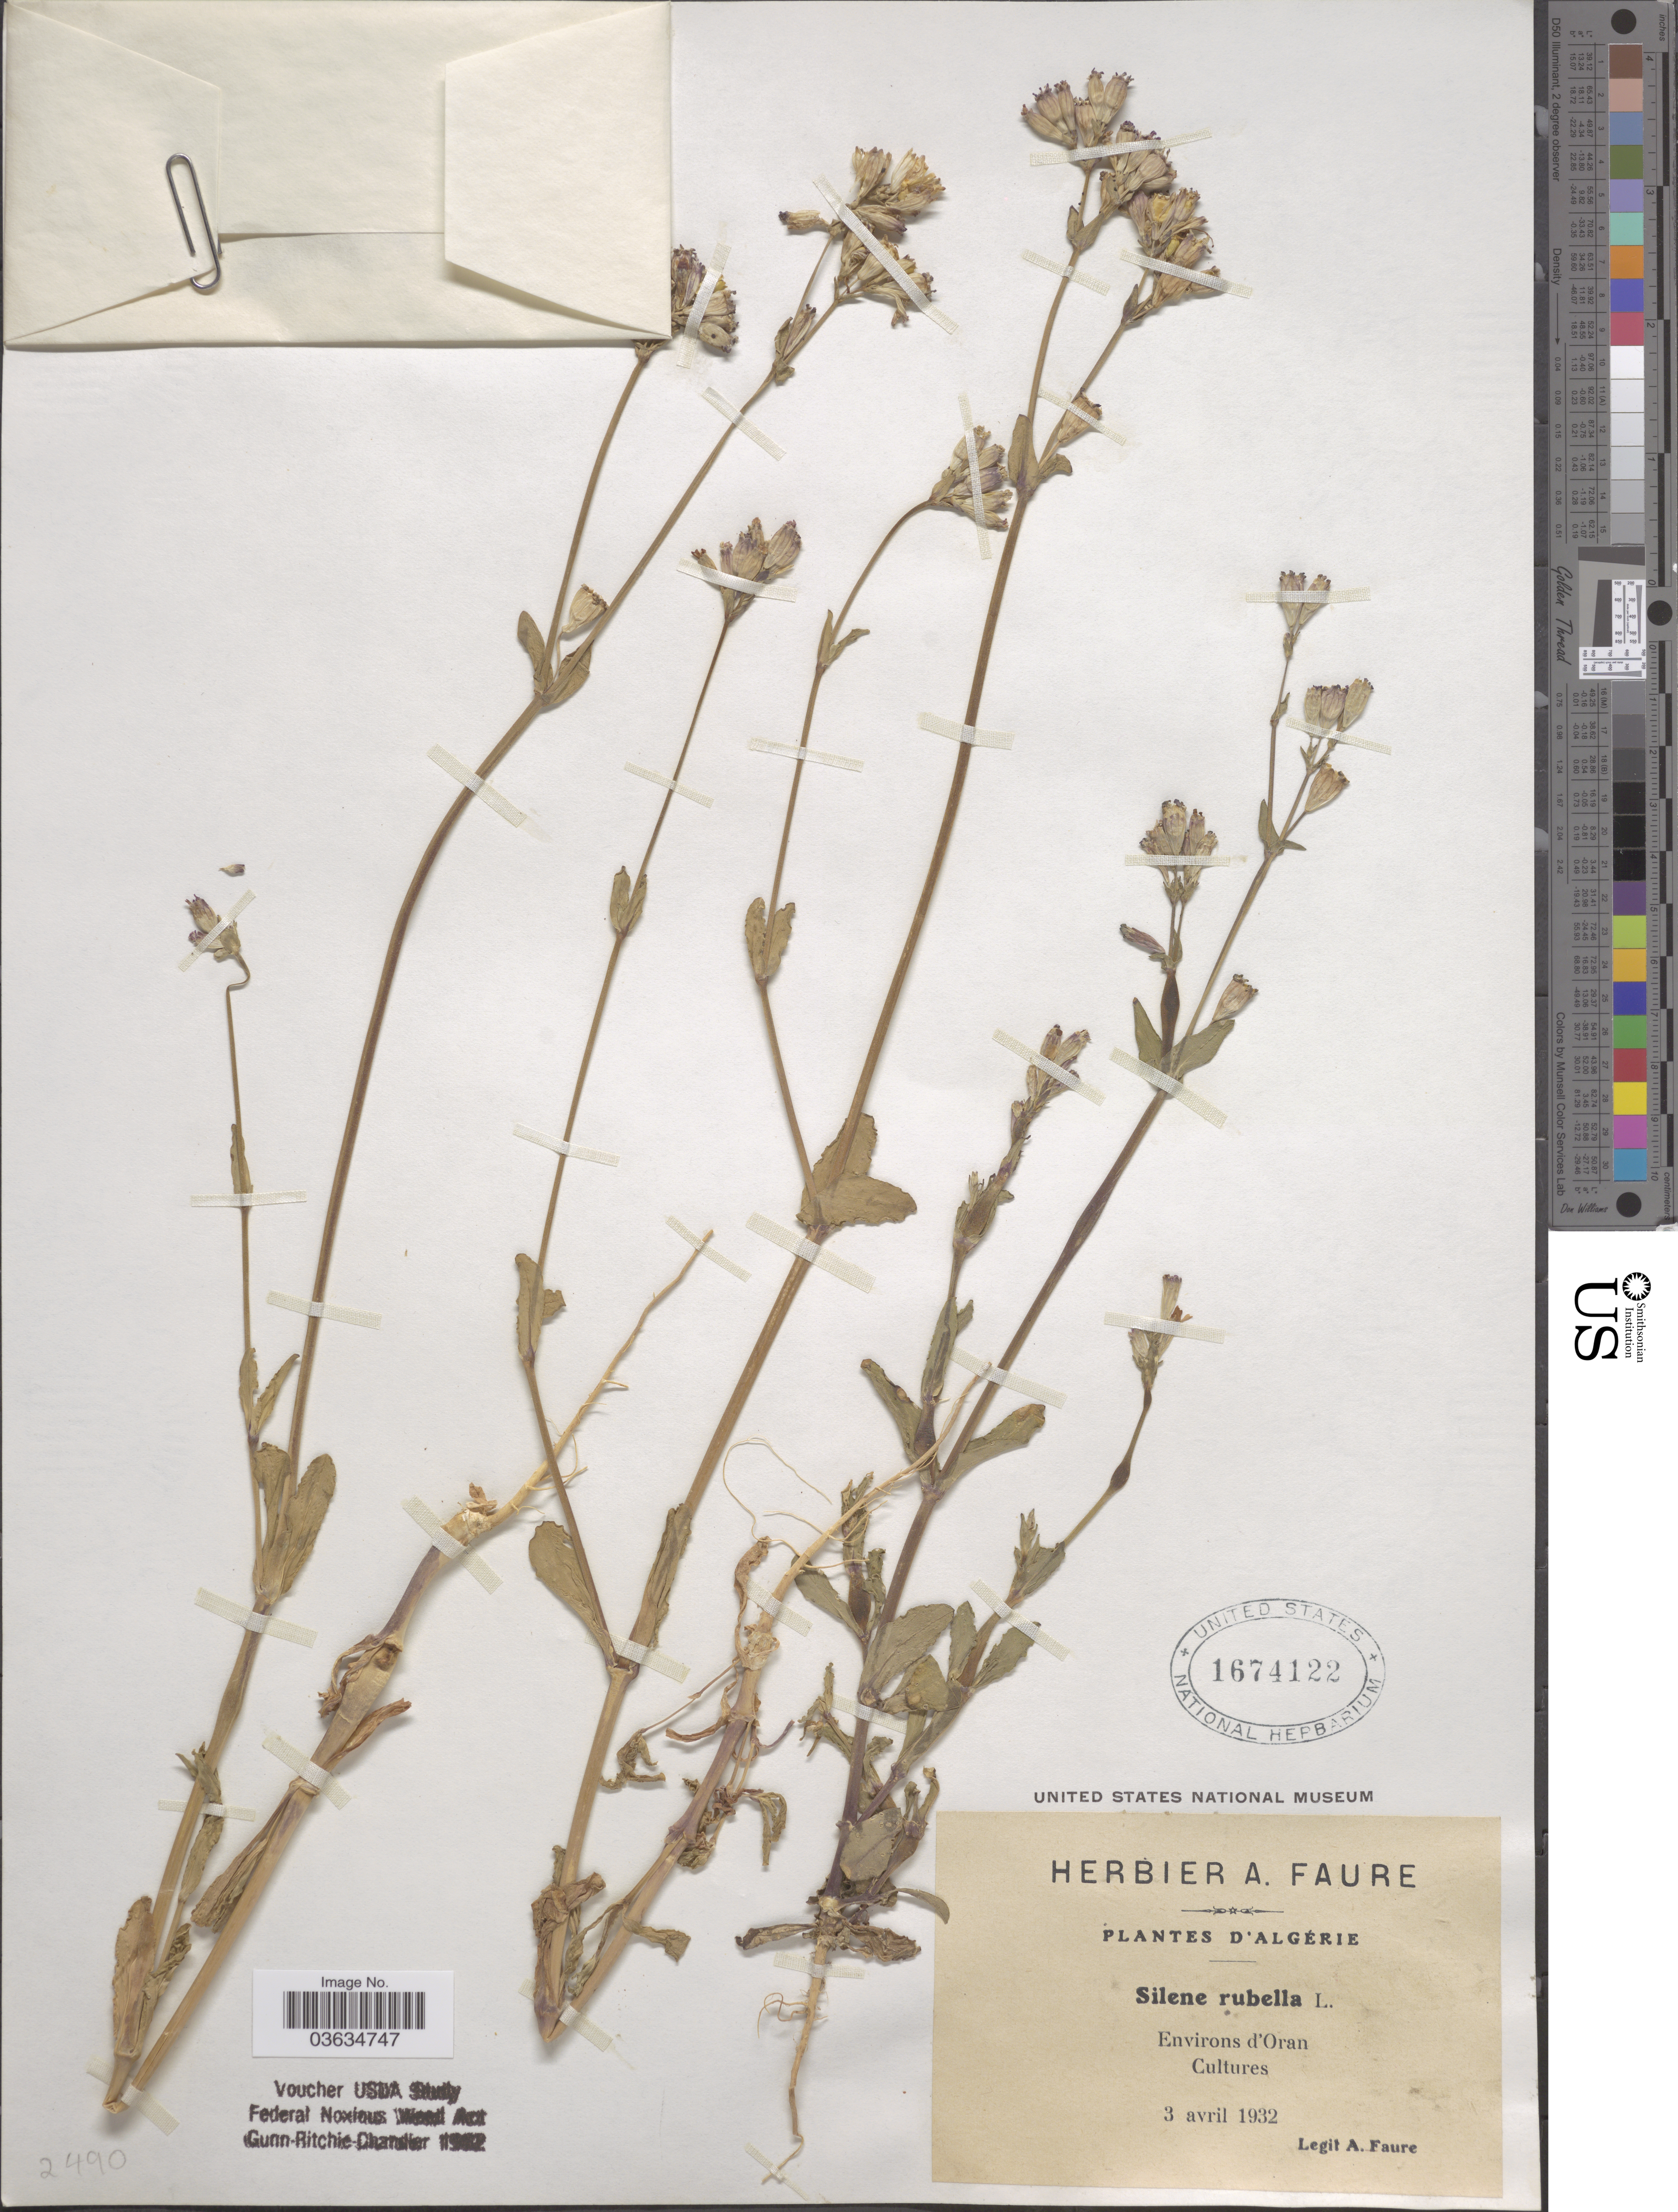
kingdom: Plantae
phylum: Tracheophyta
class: Magnoliopsida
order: Caryophyllales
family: Caryophyllaceae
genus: Silene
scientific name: Silene rubella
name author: L.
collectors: A. Faure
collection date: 1932-04-03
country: Algeria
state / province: Oran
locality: Algérie. Environs d'Oran.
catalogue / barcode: US 1674122